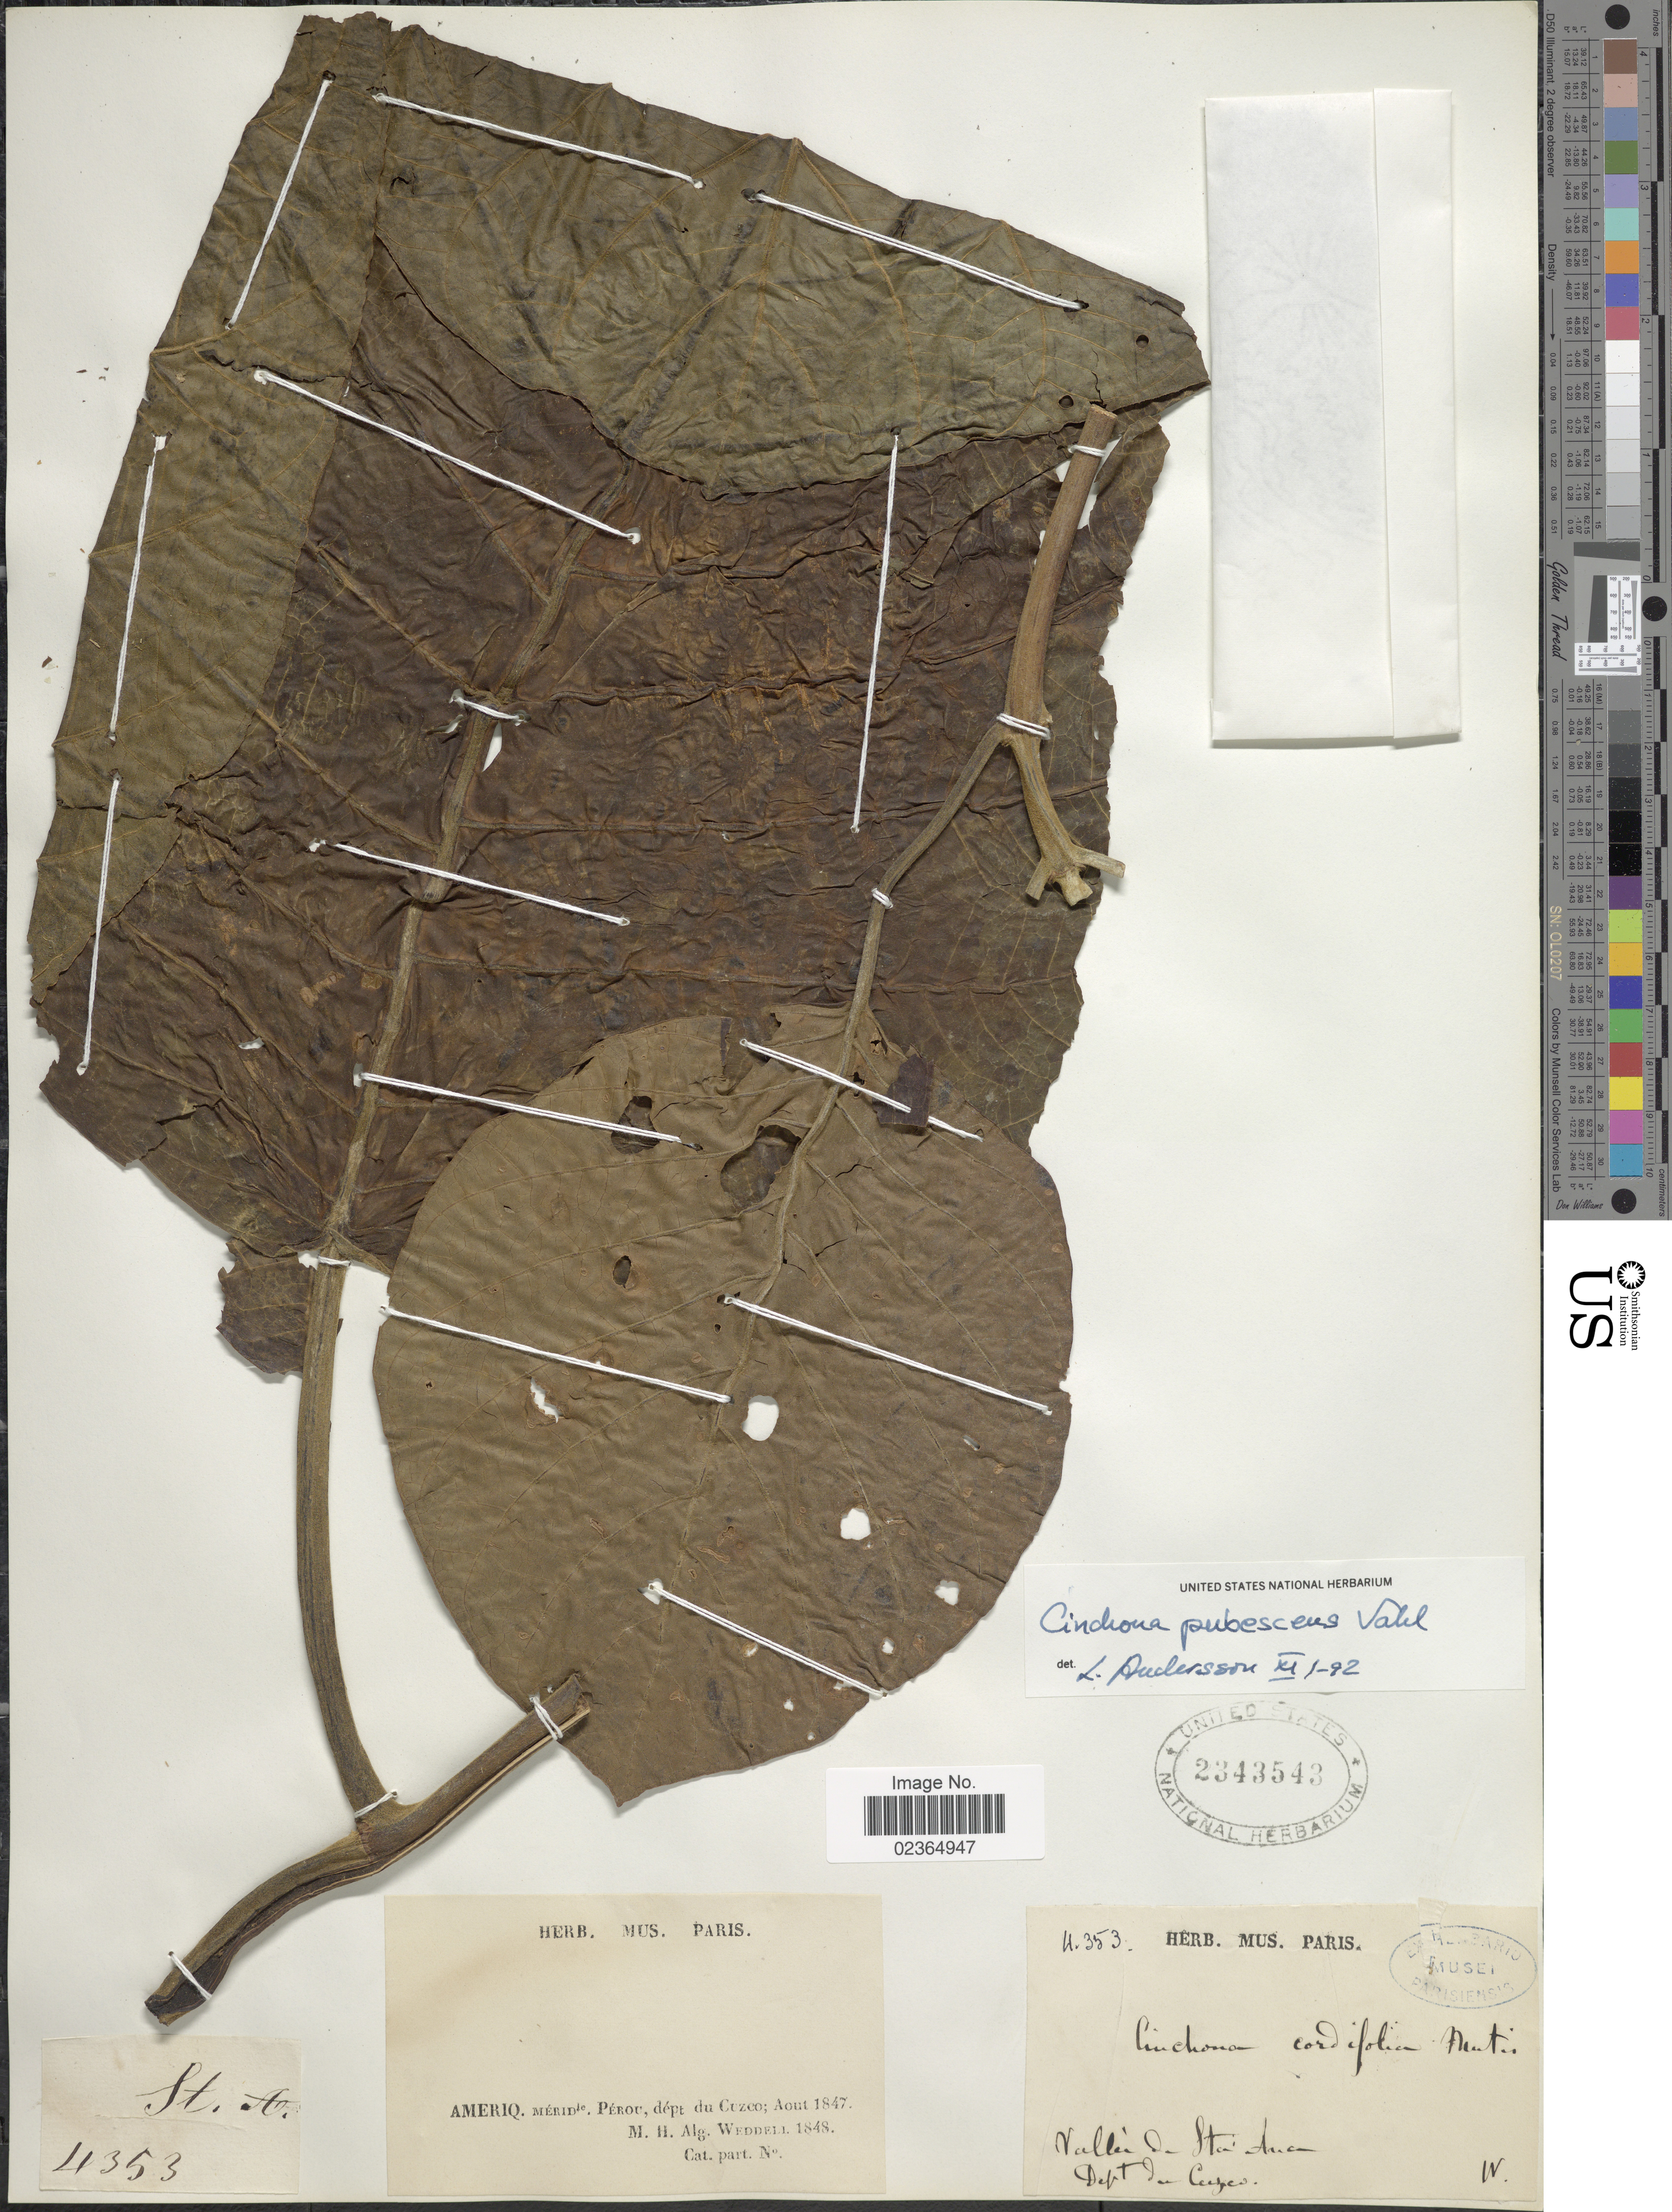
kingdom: Plantae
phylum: Tracheophyta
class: Magnoliopsida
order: Gentianales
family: Rubiaceae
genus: Cinchona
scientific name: Cinchona pubescens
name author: Vahl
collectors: H. A. Weddell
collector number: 4353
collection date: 1847-08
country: Peru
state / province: Cusco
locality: Ameriq. méridle. Perou, dept. du Cuzco, Vallee de Sta. Ana.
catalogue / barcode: US 2343543